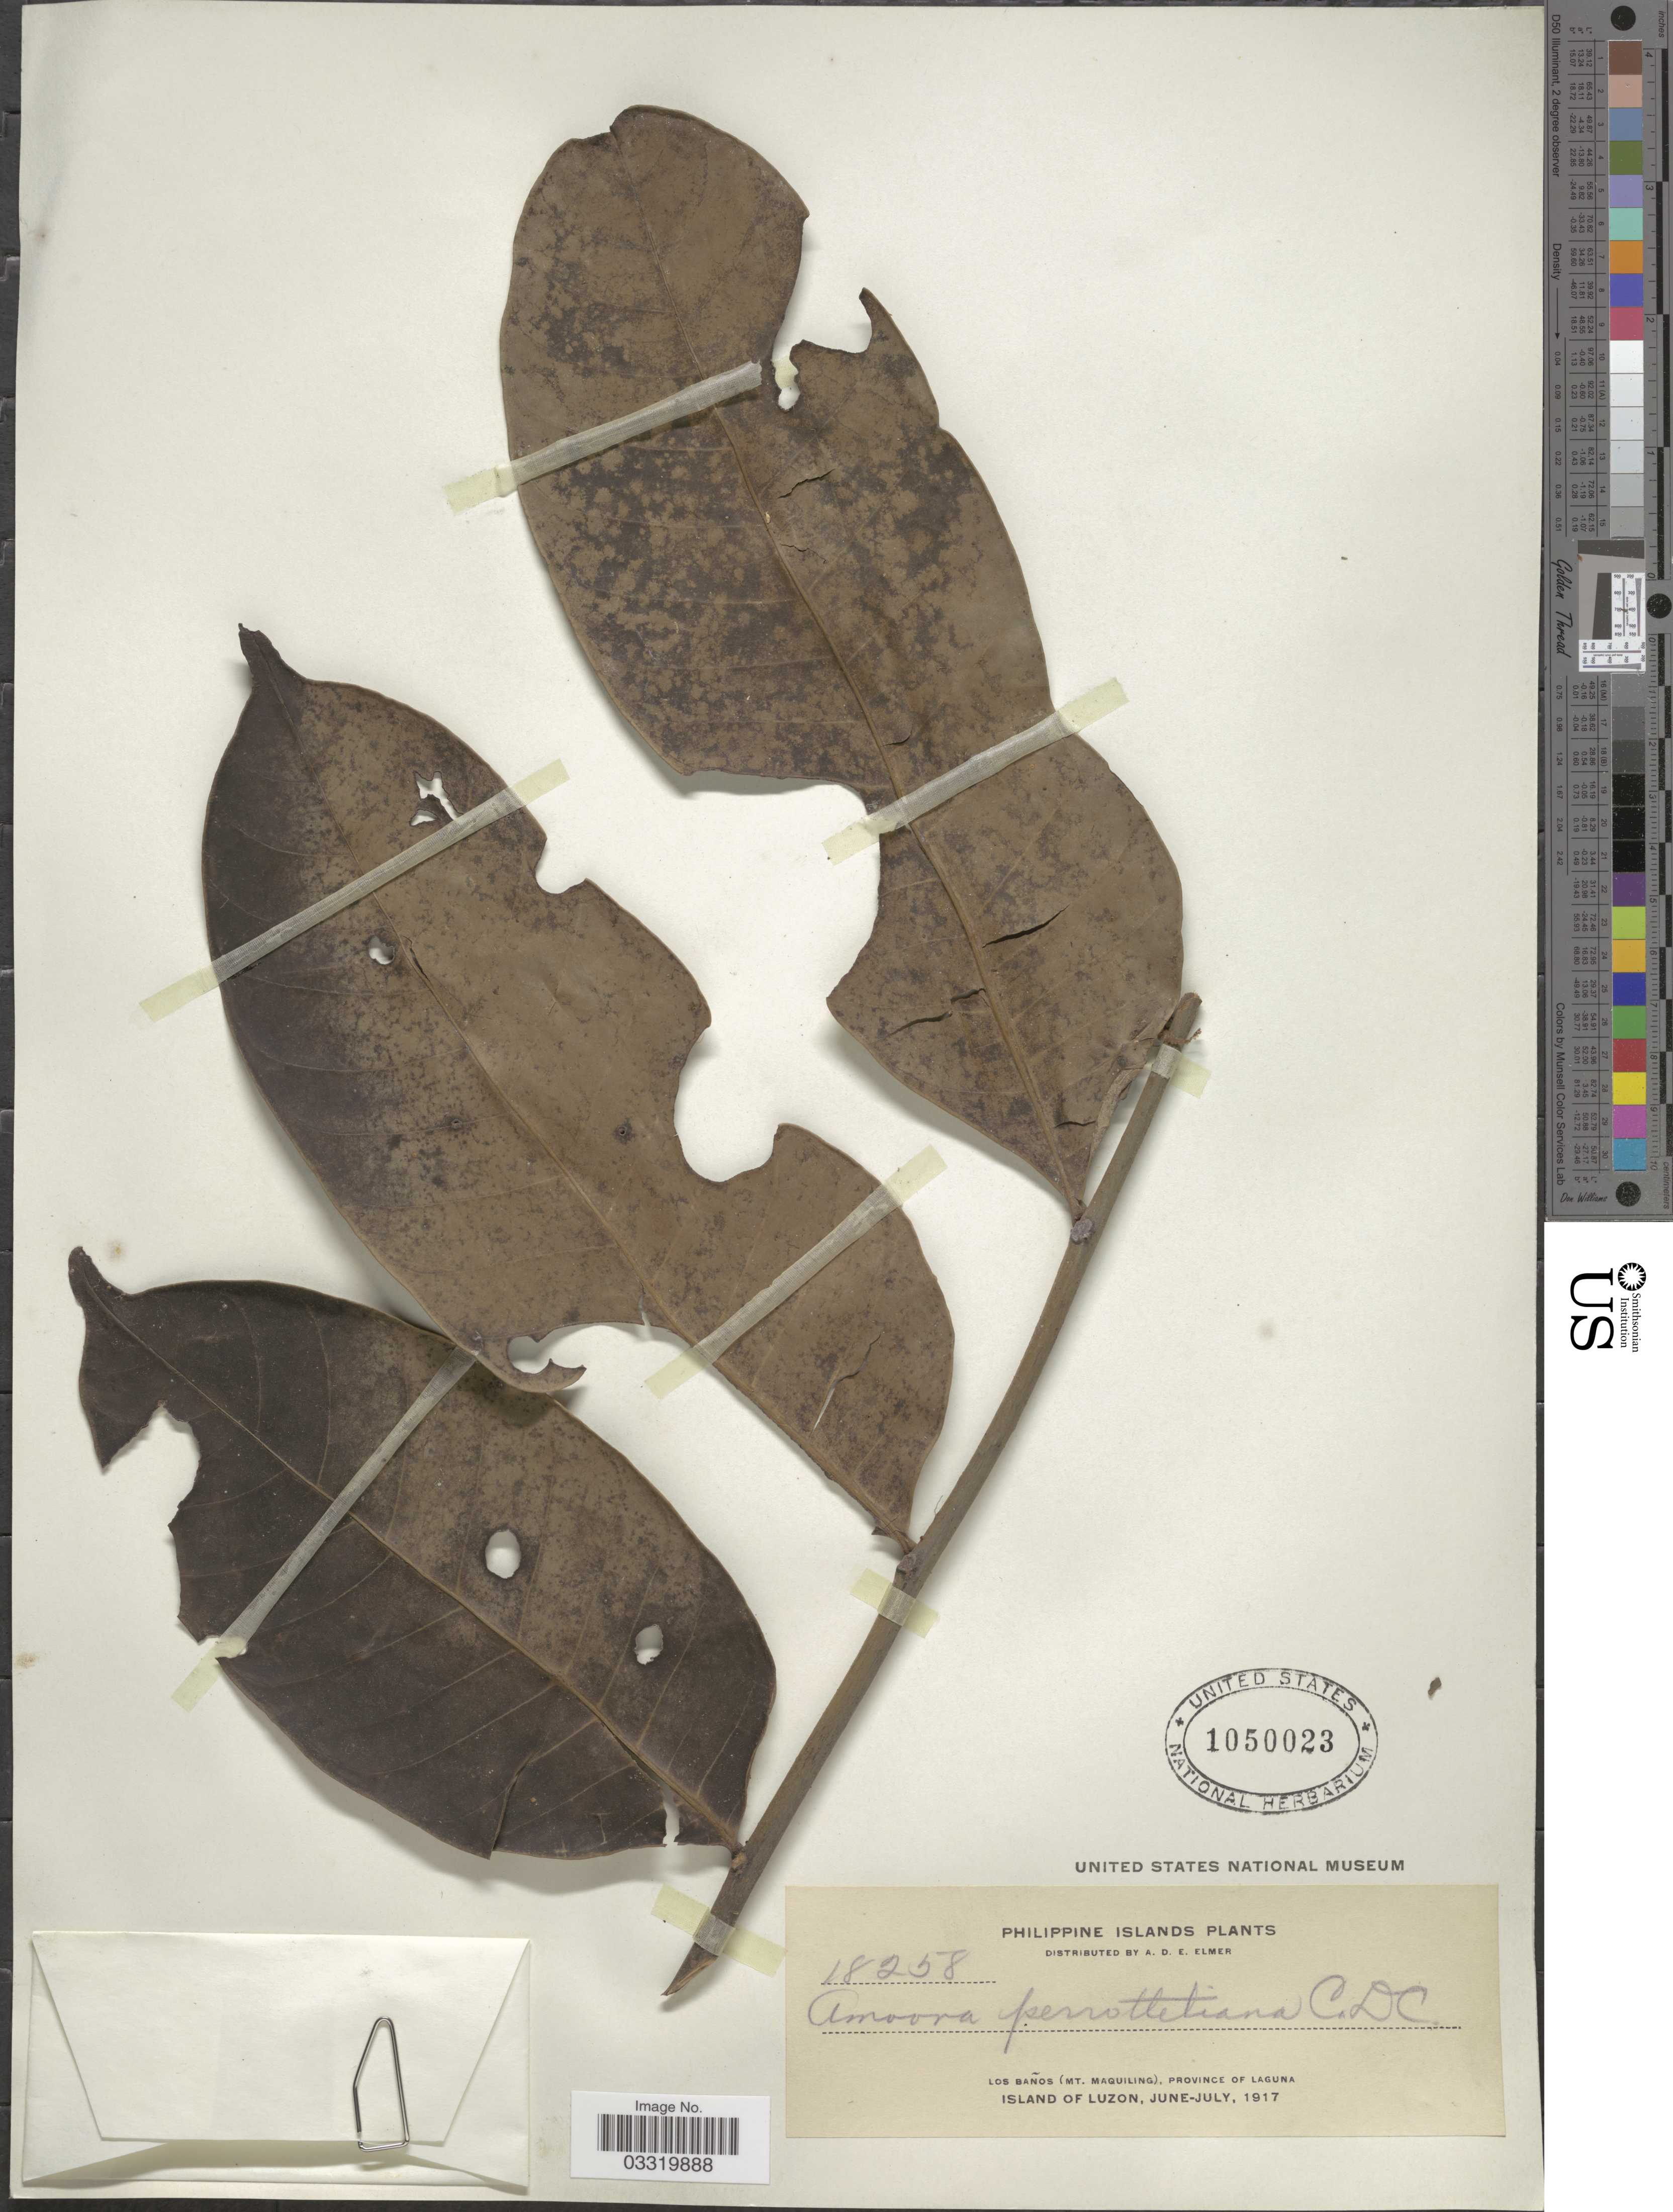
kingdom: Plantae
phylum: Tracheophyta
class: Magnoliopsida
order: Sapindales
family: Meliaceae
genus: Aphanamixis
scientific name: Aphanamixis polystachya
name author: (Wall.) R. Parker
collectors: A. D. E. Elmer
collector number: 18258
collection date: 1917-06/1917-07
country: Philippines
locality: Los Baños (Mt. Maquiling), Province of Laguna, Island of Luzon.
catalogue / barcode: US 1050023